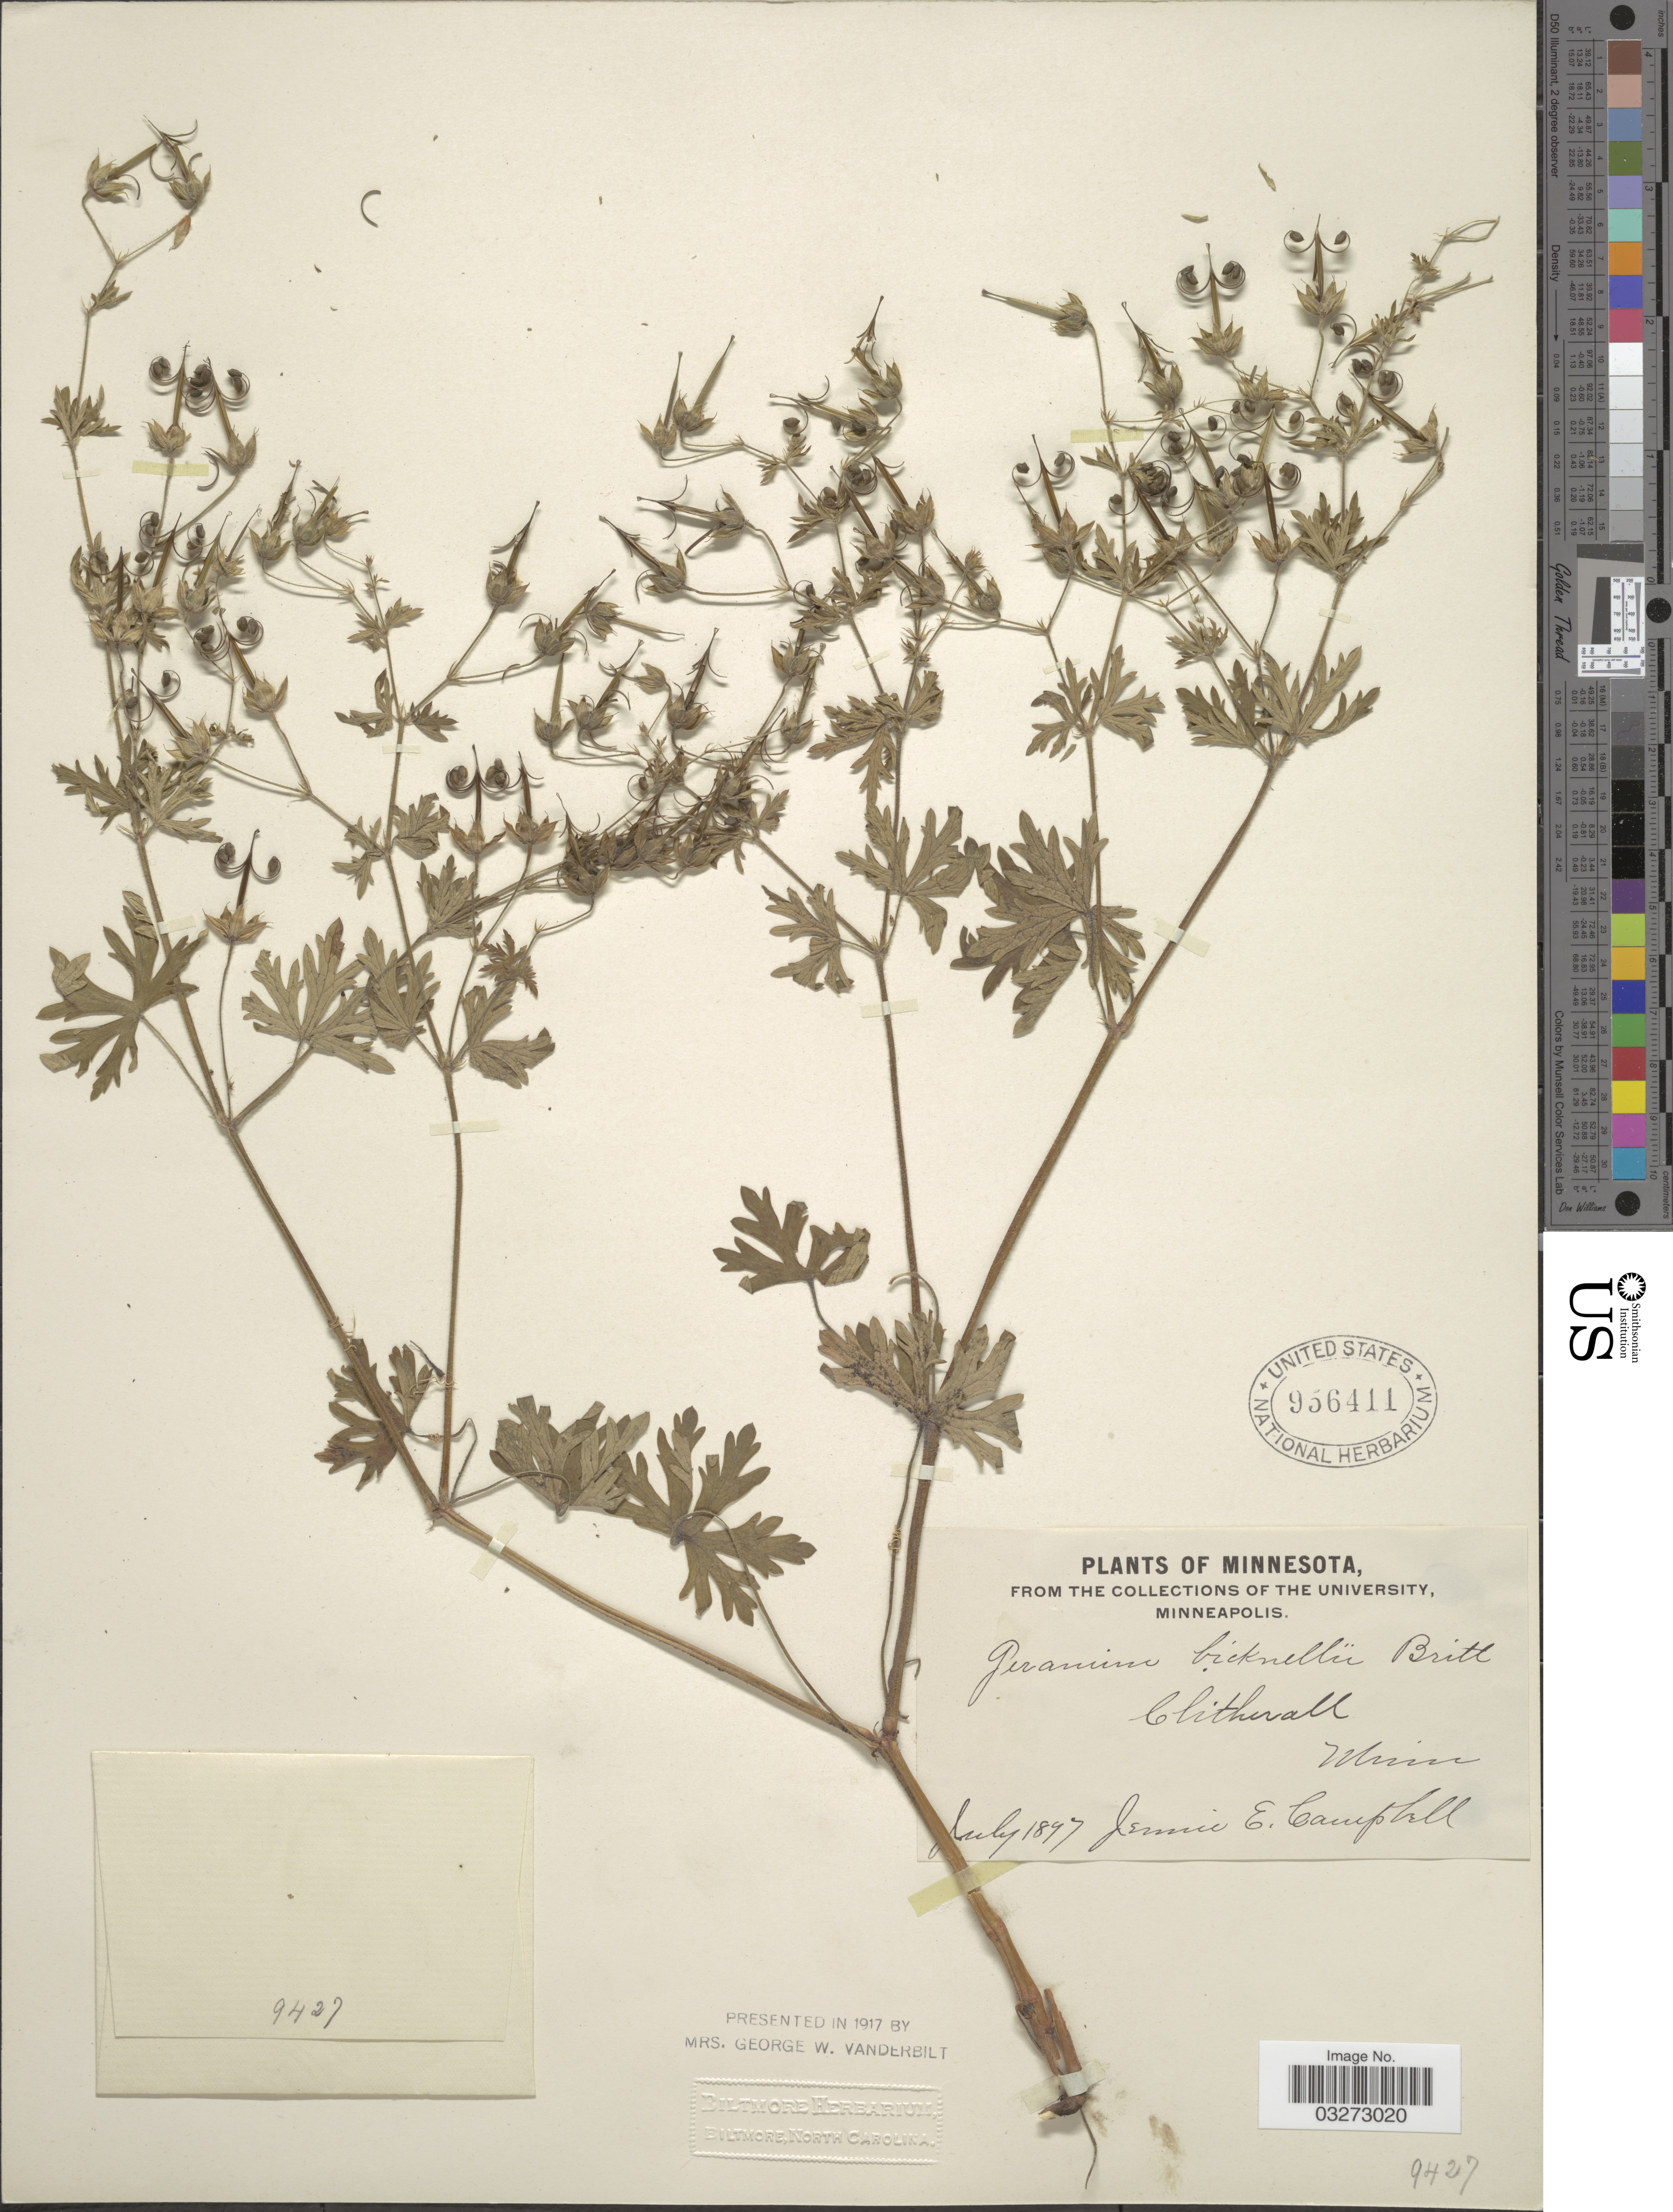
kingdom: Plantae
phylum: Tracheophyta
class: Magnoliopsida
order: Geraniales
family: Geraniaceae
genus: Geranium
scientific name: Geranium bicknellii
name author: Britton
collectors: J. E. Campbell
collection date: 1897-07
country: United States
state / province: Minnesota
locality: Clitherall.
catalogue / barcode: US 956411